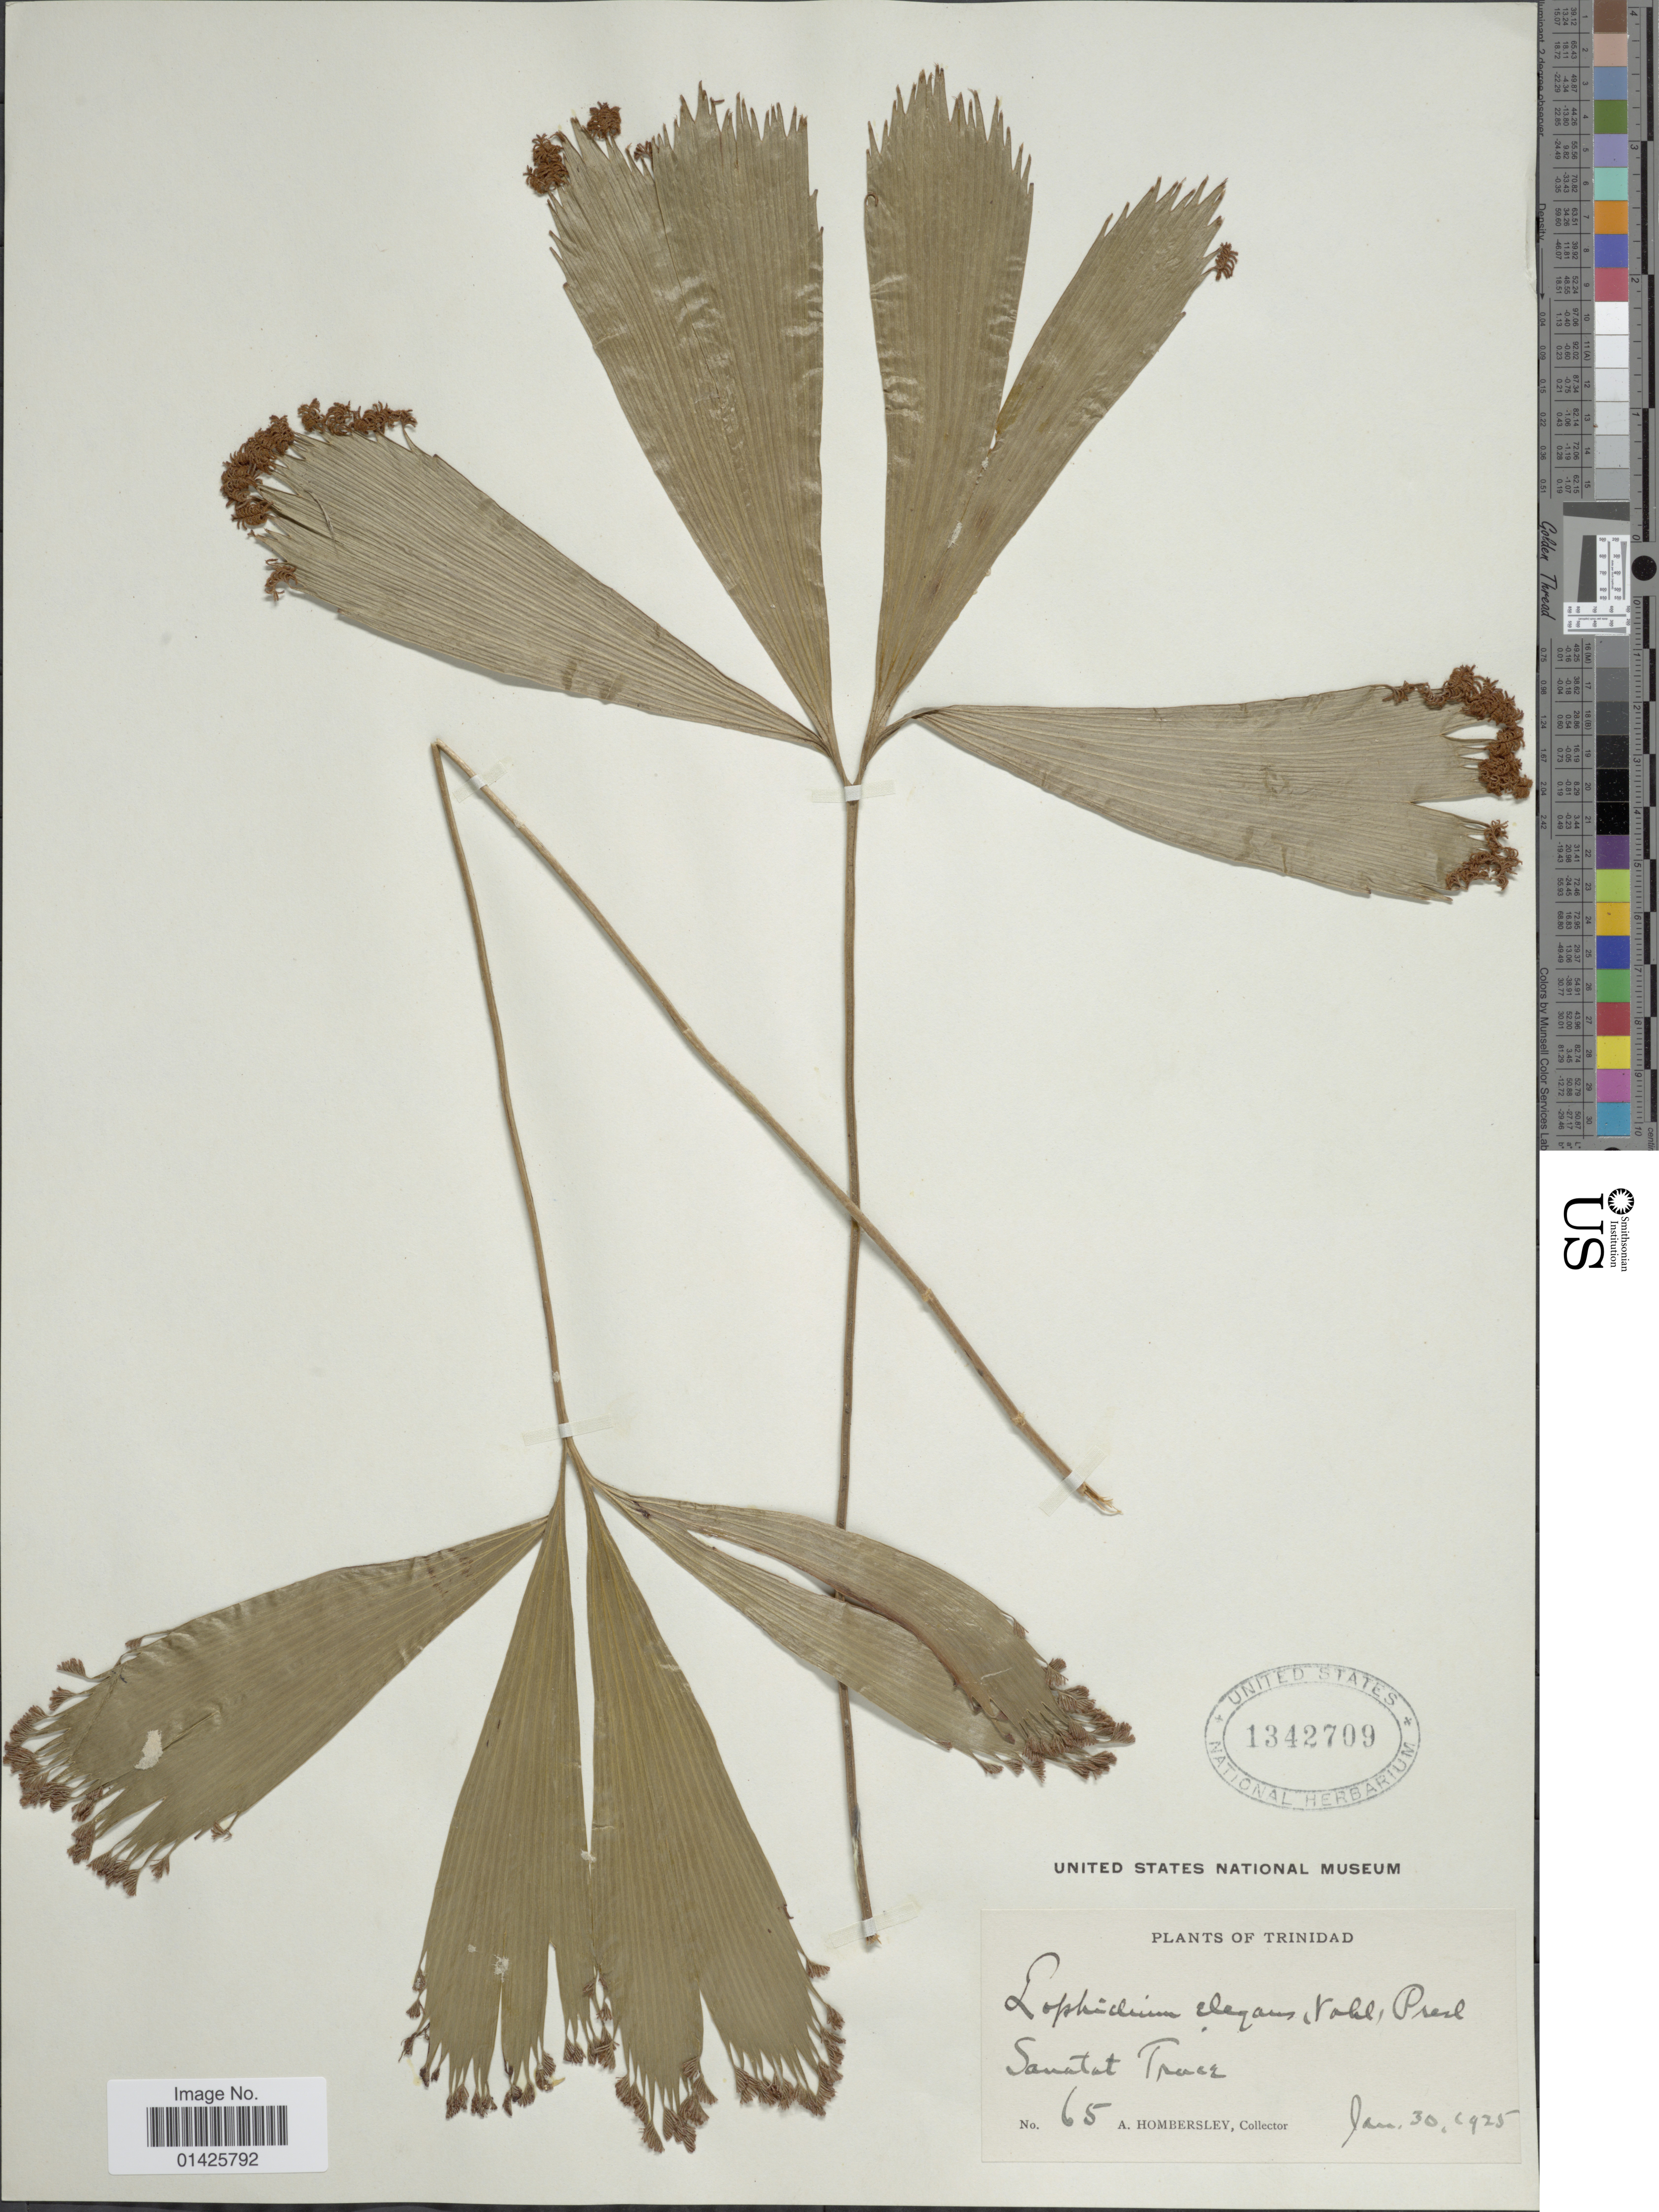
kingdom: Plantae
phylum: Tracheophyta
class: Polypodiopsida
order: Schizaeales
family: Schizaeaceae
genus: Schizaea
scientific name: Schizaea elegans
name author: (Vahl) Sw.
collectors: A. Hombersley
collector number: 65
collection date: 1925-01-30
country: Trinidad and Tobago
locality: Trinidad, Sanatat Trace [interpreted]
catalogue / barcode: US 1342709